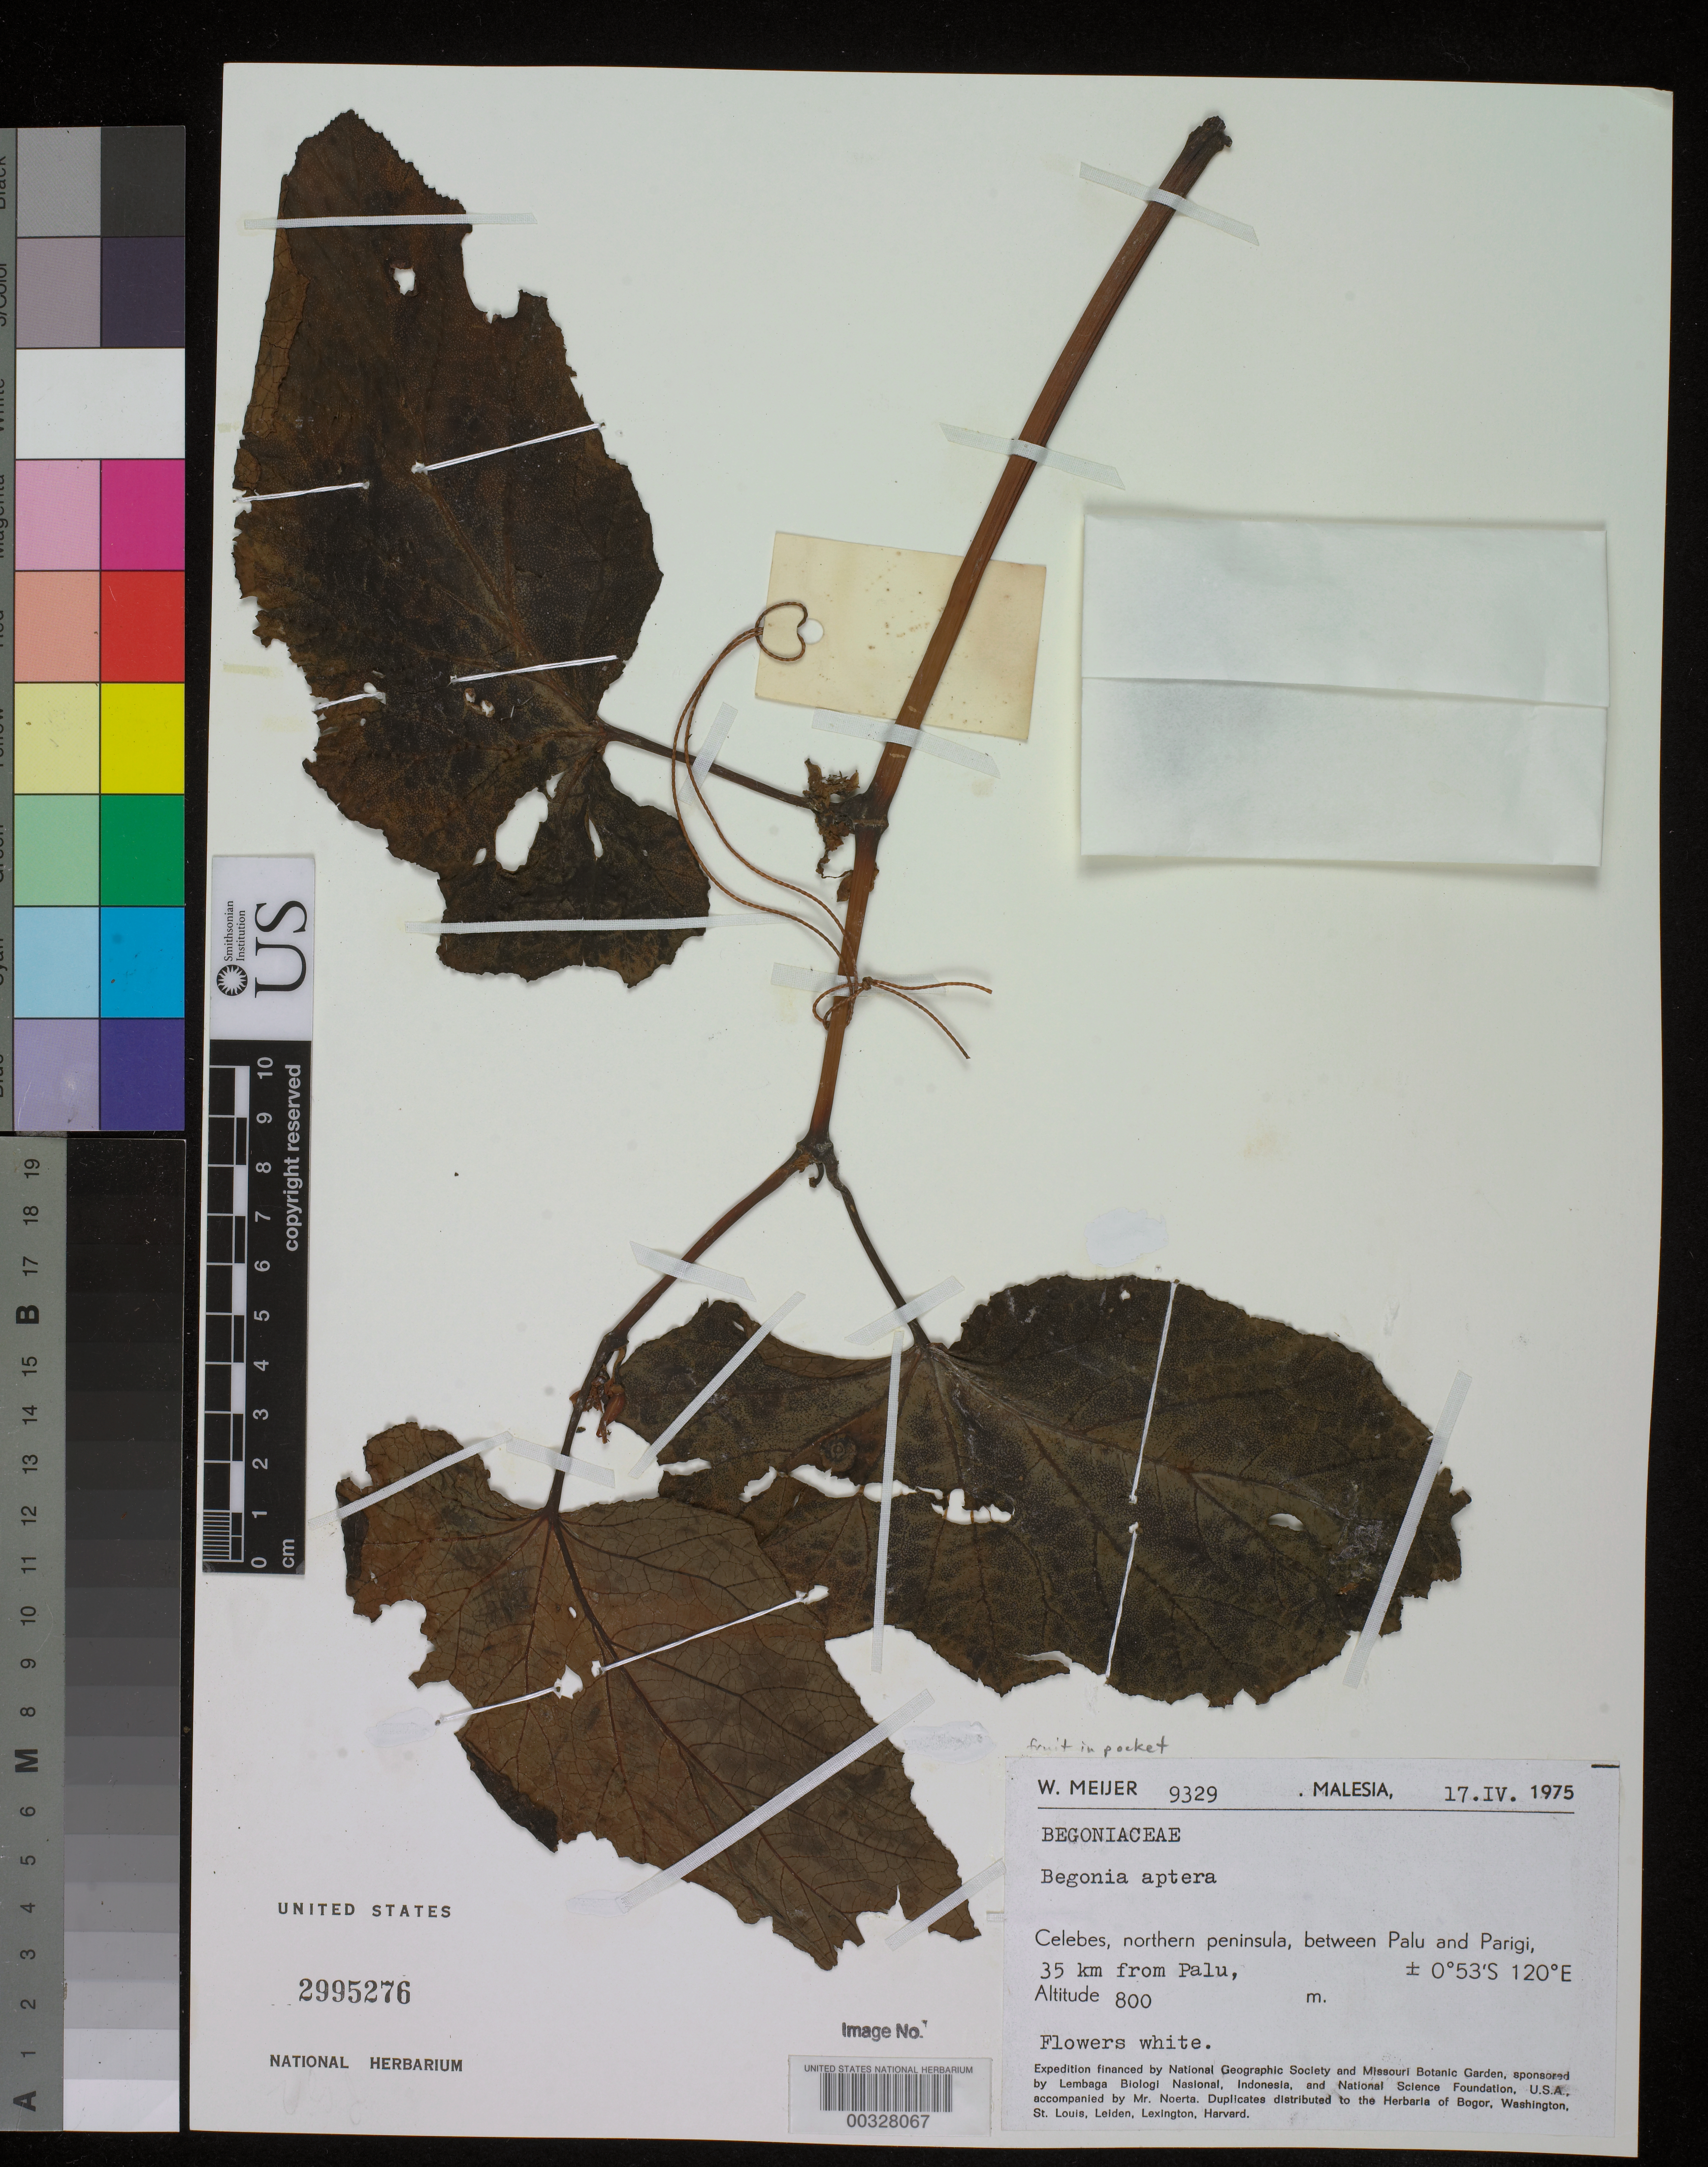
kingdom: Plantae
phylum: Tracheophyta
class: Magnoliopsida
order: Cucurbitales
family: Begoniaceae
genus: Begonia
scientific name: Begonia aptera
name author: Blume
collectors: W. Meijer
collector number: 9329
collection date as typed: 17 Apr 1975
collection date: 1975-04-17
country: Indonesia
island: Celebes Island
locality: Northern peninsula, between palu & parigi, 35 km from palu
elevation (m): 800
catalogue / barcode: US 2995276